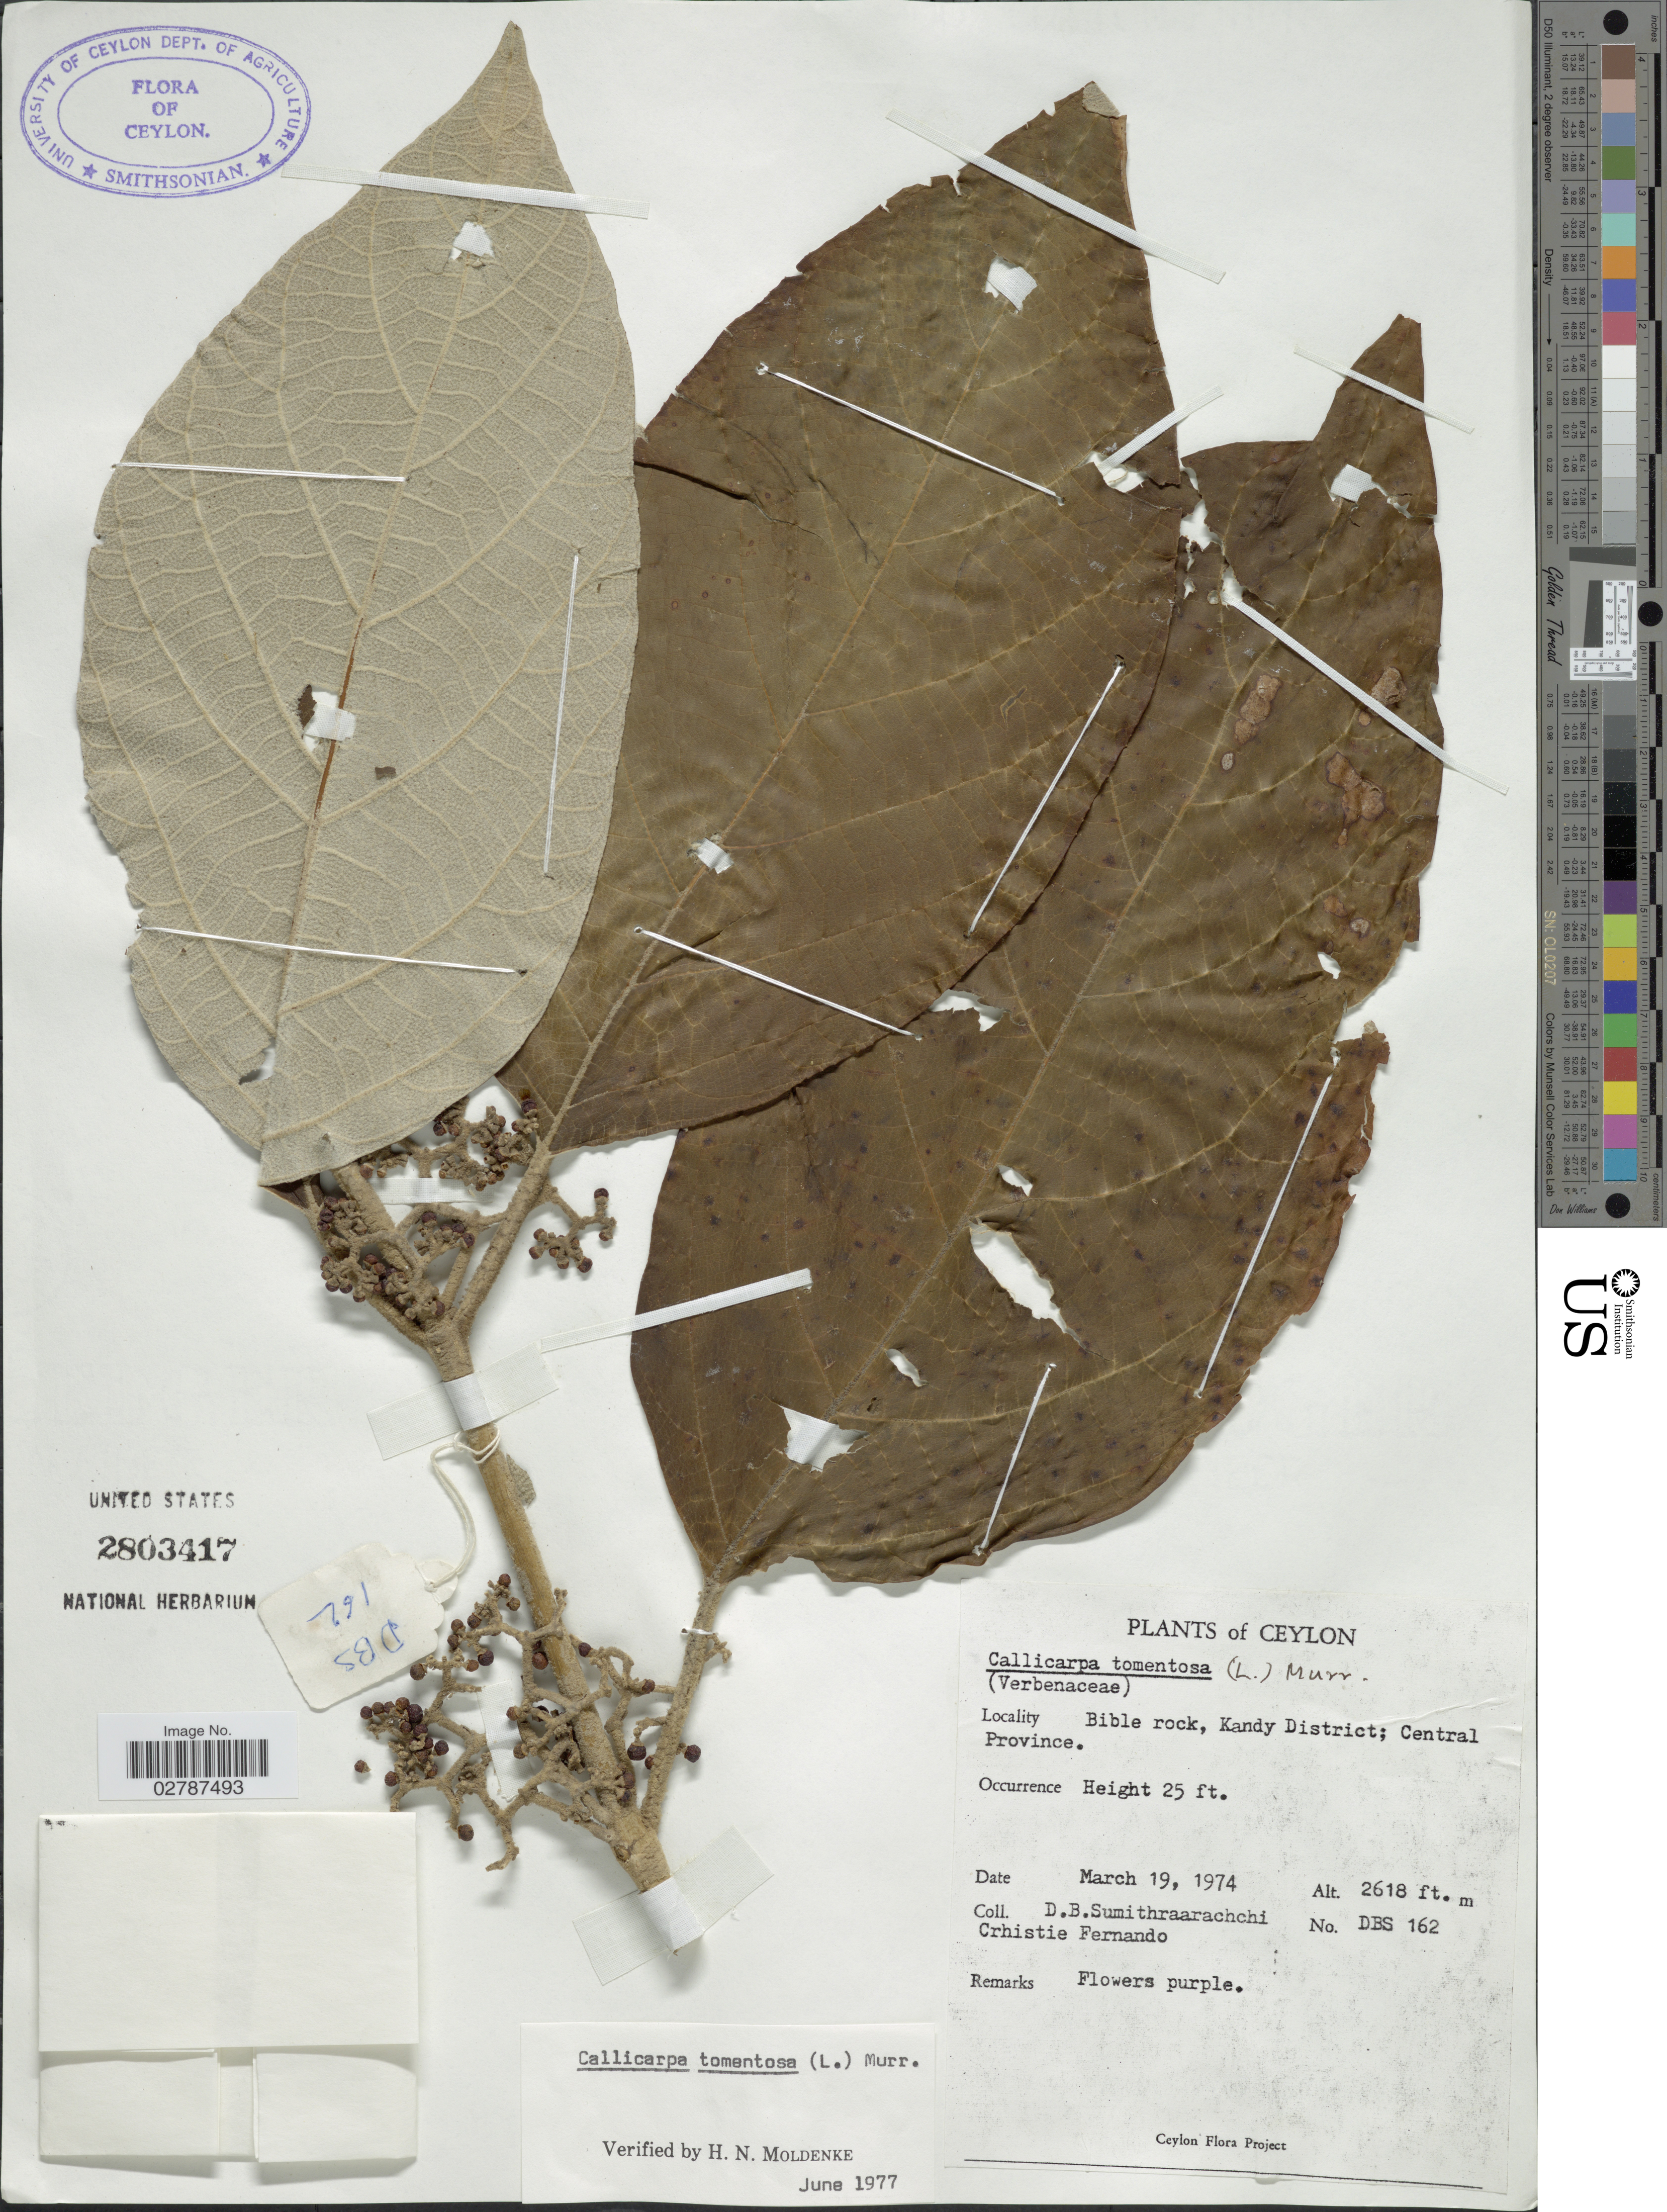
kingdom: Plantae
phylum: Tracheophyta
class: Magnoliopsida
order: Lamiales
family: Lamiaceae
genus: Callicarpa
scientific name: Callicarpa tomentosa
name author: (L.) L.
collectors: D. B. Sumithraarachchi & C. Fernando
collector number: DBS162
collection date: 1974-03-19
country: Sri Lanka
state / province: Central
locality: Ceylon. Bible rock, Kandy District; Central Province.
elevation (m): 798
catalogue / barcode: US 2803417